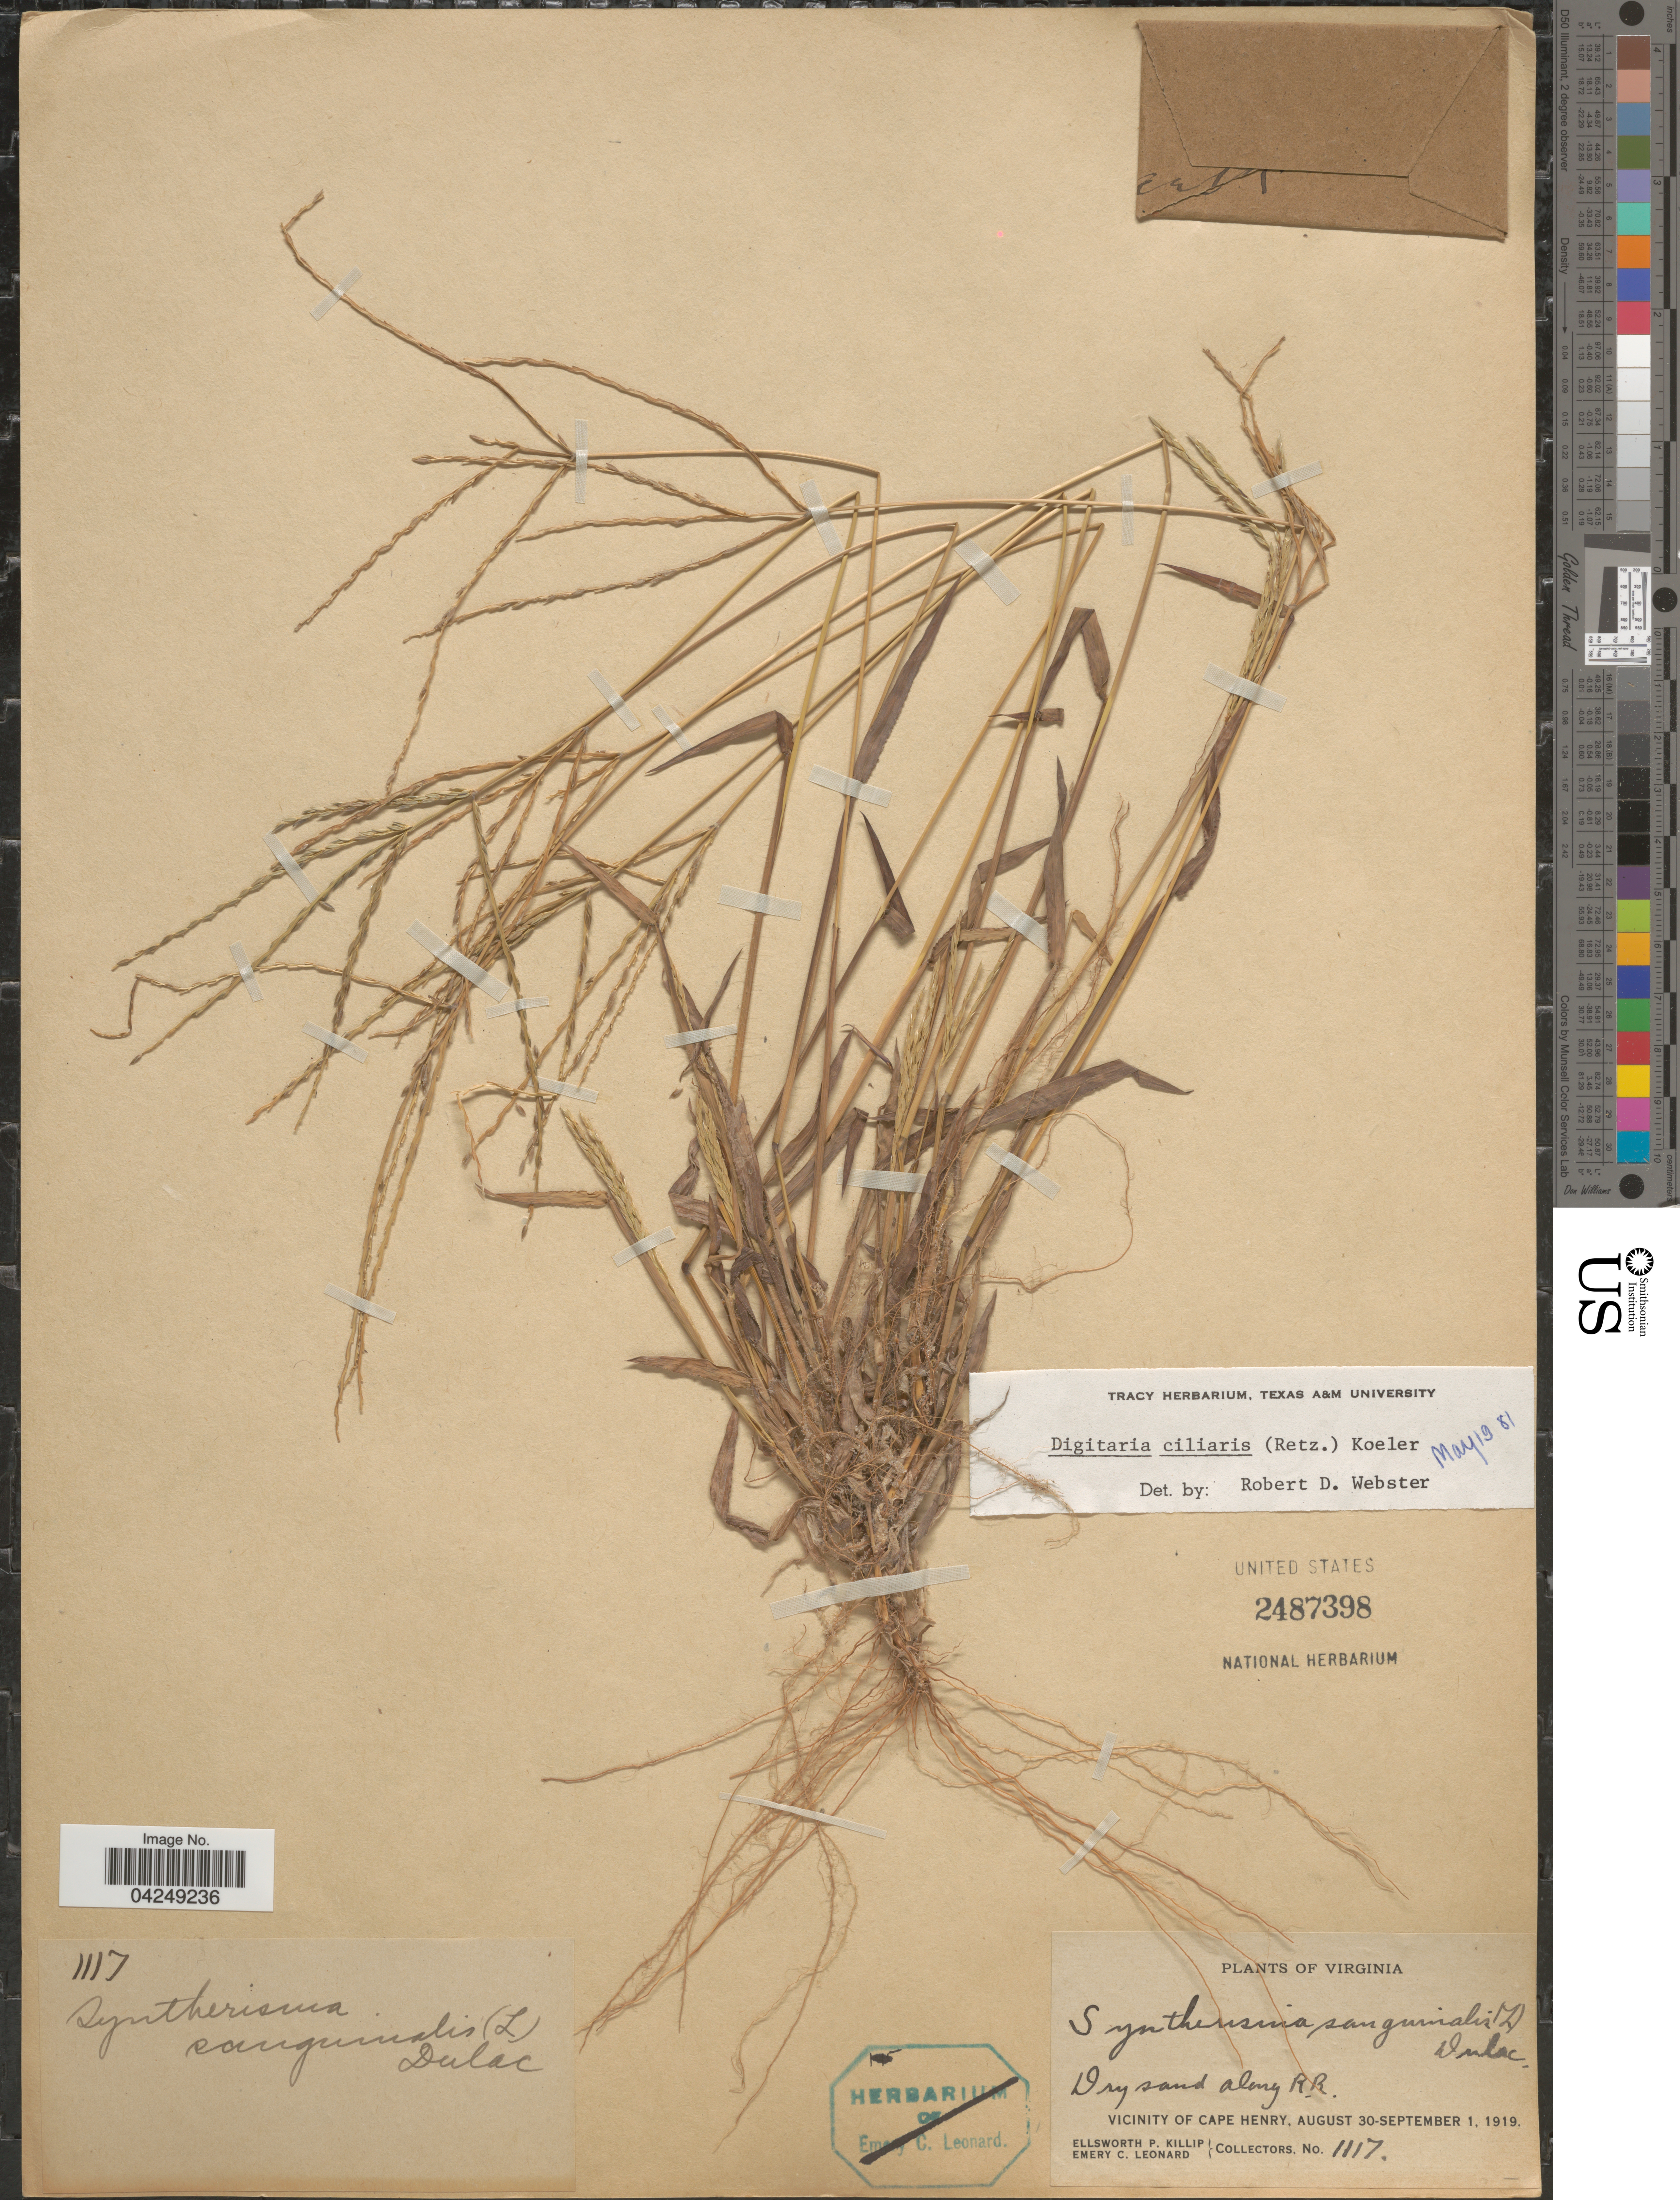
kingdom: Plantae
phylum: Tracheophyta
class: Liliopsida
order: Poales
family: Poaceae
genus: Digitaria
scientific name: Digitaria ciliaris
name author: (Retz.) Koeler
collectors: E. P. Killip & E. C. Leonard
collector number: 1117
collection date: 1919-08-30/1919-09-01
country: United States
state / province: Virginia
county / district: City of Virginia Beach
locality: Dry sand along R. R. Vicinity of Cape Henry.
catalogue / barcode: US 2487398